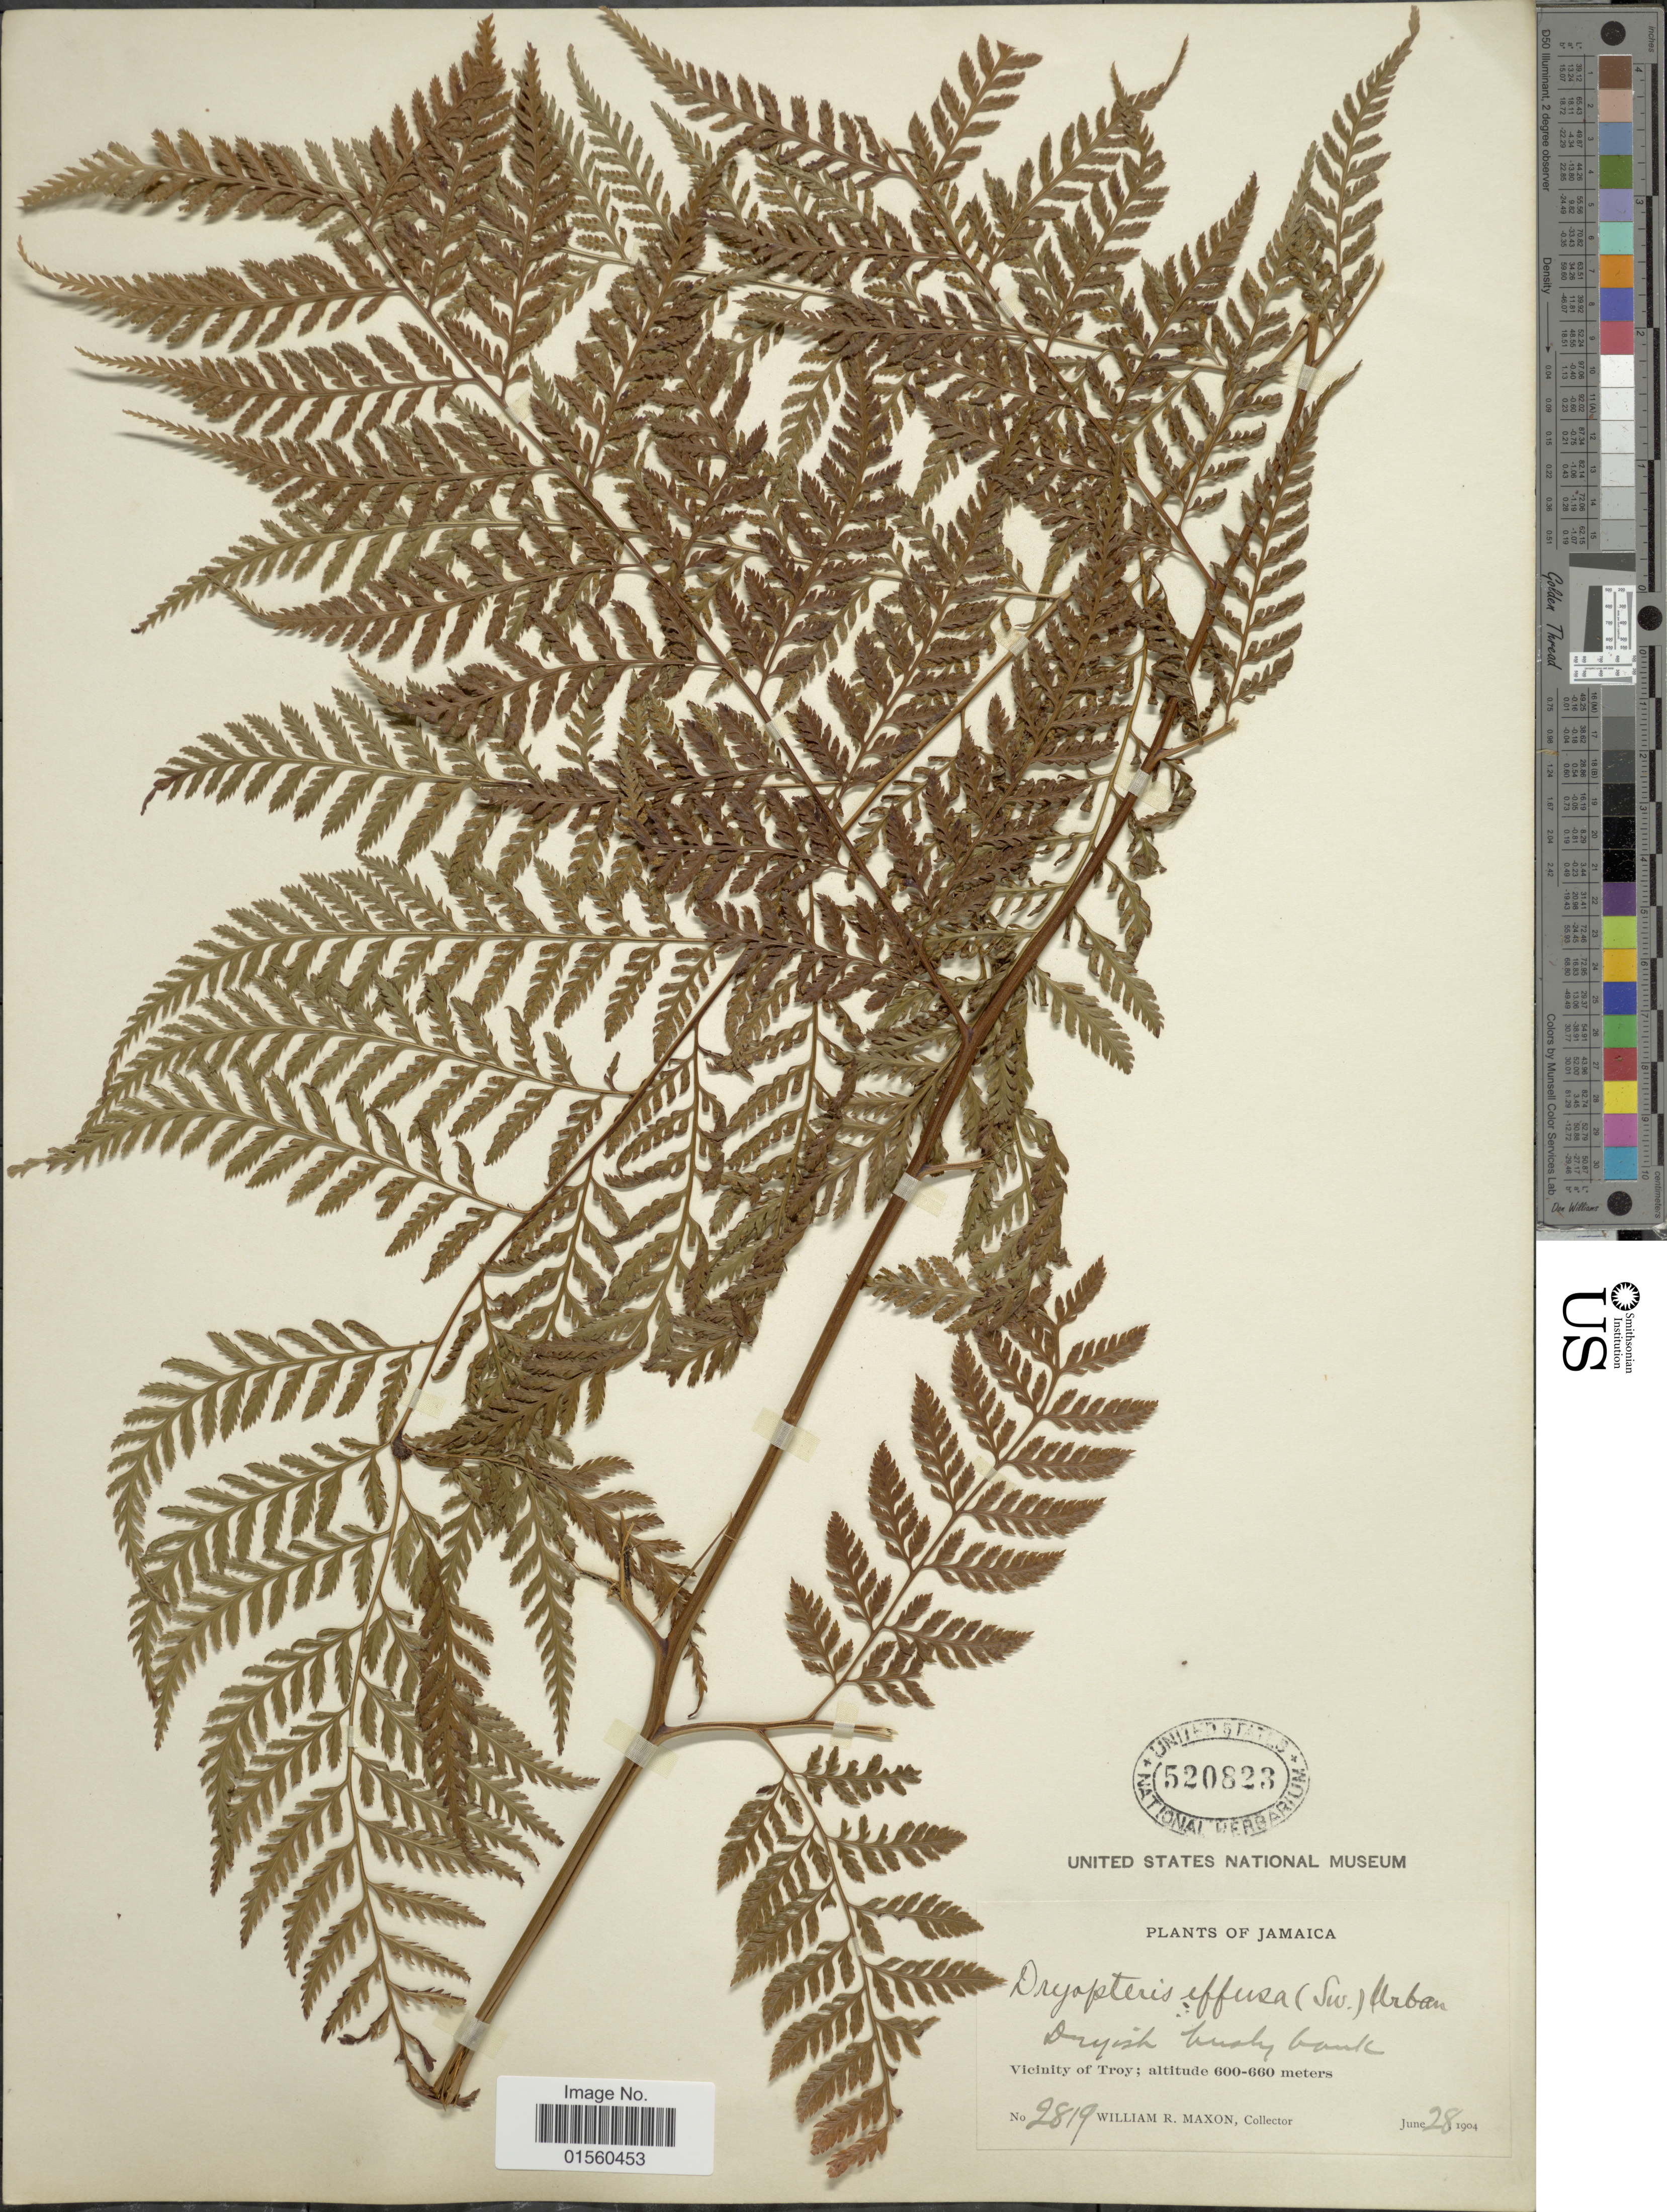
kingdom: Plantae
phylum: Tracheophyta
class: Polypodiopsida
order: Polypodiales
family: Dryopteridaceae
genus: Parapolystichum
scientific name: Parapolystichum effusum var. effusum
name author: (Sw.) Ching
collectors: W. R. Maxon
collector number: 2819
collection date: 1904-06-28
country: Jamaica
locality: Vicinity of Troy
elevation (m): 600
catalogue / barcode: US 520823